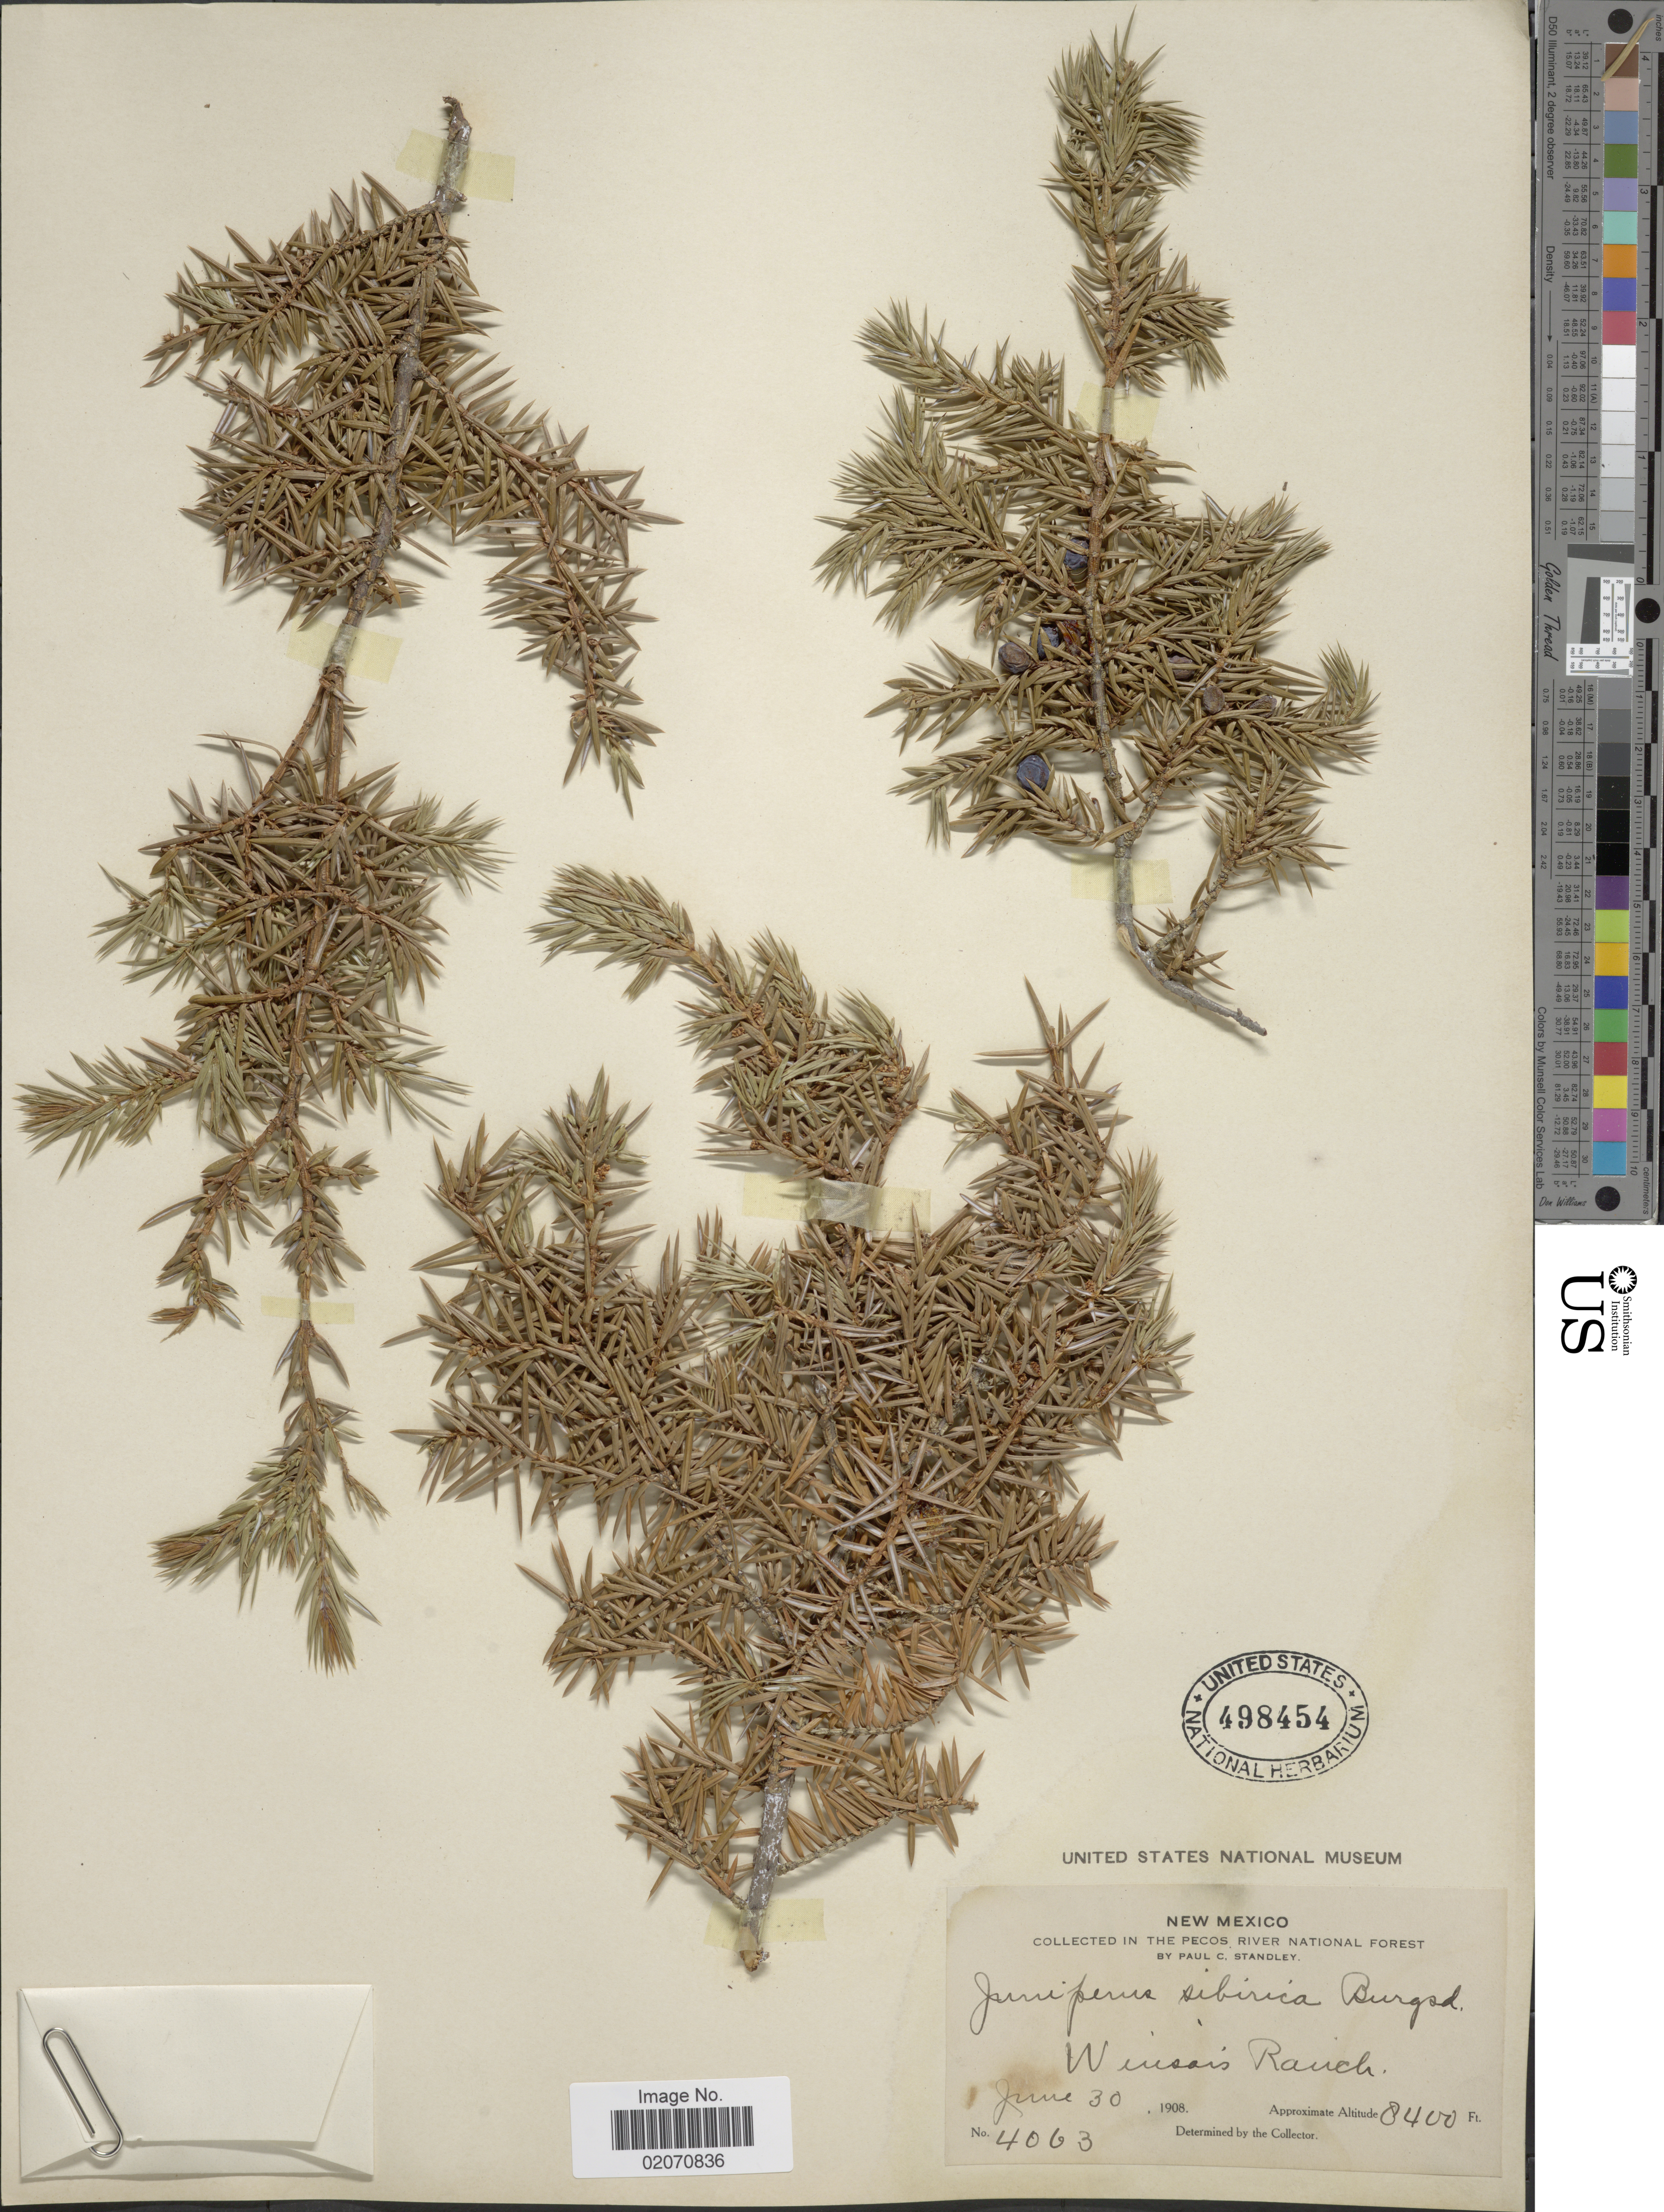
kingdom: Plantae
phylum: Tracheophyta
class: Pinopsida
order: Pinales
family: Cupressaceae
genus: Juniperus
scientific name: Juniperus communis subsp. nana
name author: (Willd.) Syme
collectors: P. C. Standley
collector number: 4063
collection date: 1908-06-30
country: United States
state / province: New Mexico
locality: In the Pecos River National Forest, Winsor's Ranch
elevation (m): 2560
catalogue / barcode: US 498454